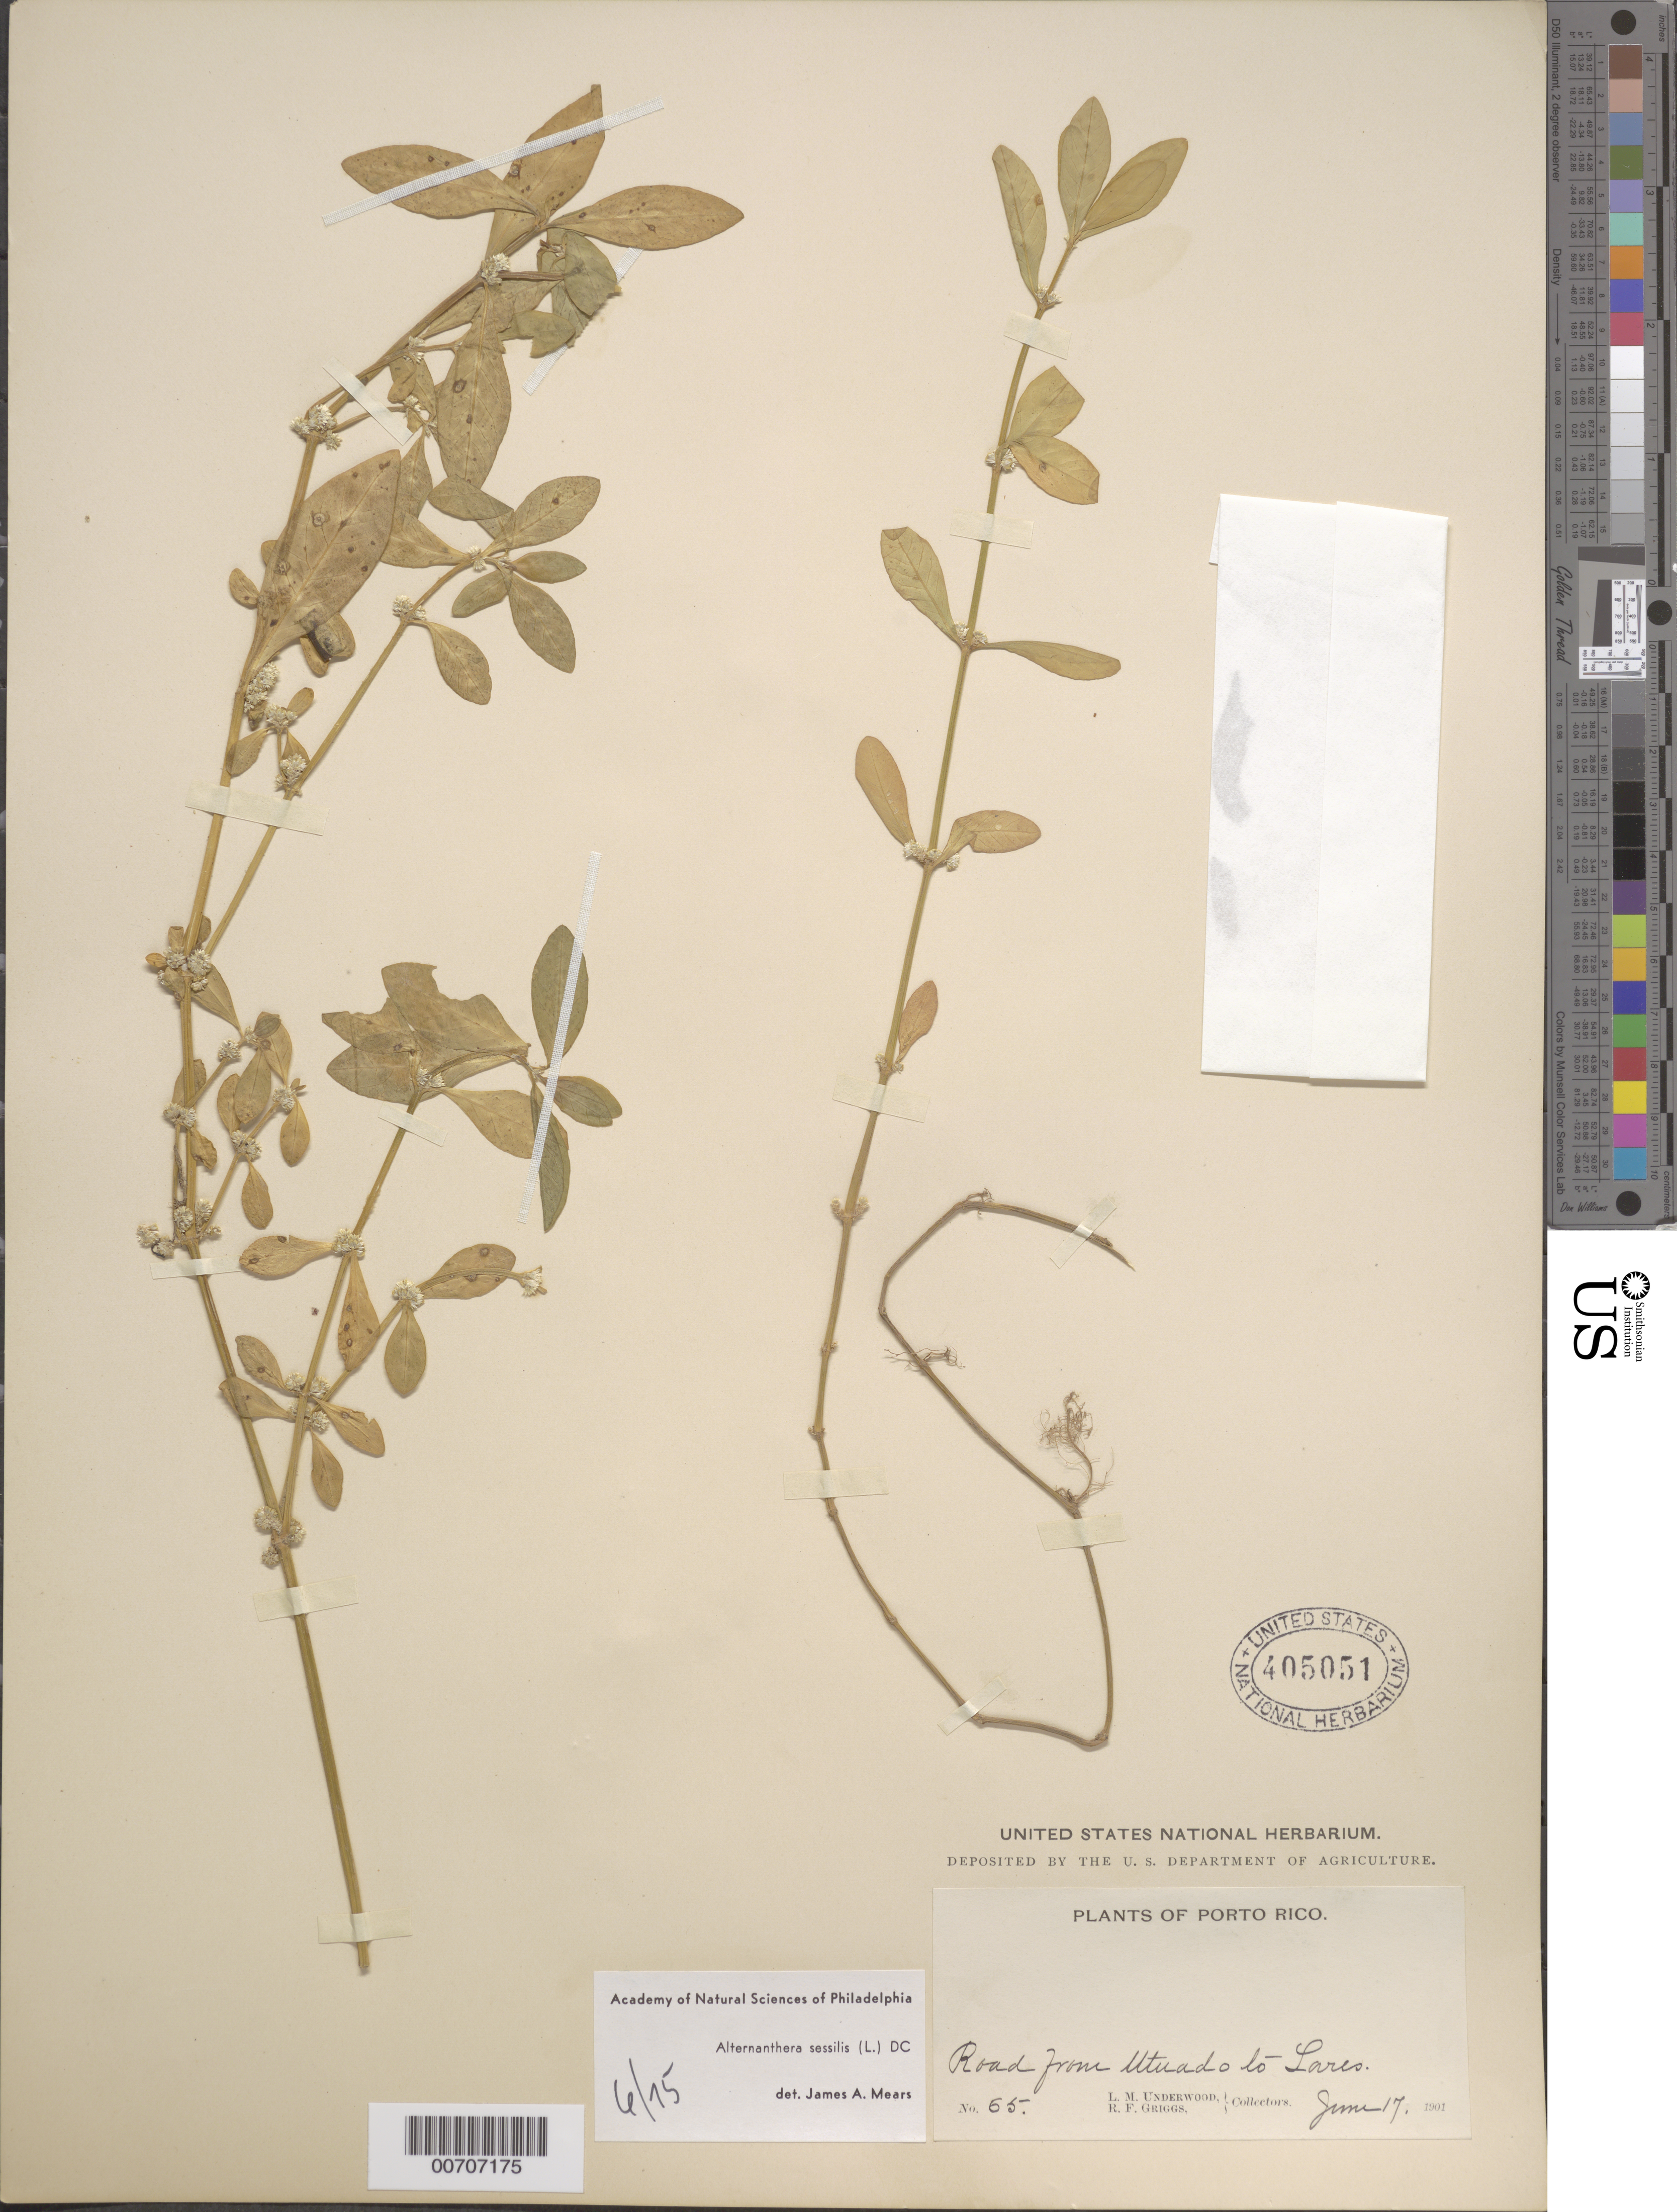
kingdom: Plantae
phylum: Tracheophyta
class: Magnoliopsida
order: Caryophyllales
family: Amaranthaceae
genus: Alternanthera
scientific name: Alternanthera sessilis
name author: (L.) DC.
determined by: Mears, J. A., (PH), Academy of Natural Sciences of Philadelphia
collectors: L. M. Underwood & R. F. Griggs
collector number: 65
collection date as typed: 17 Jun 1901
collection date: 1901-06-17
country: Puerto Rico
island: Greater Antilles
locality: Utuado to Lares, road from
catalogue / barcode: US 405051